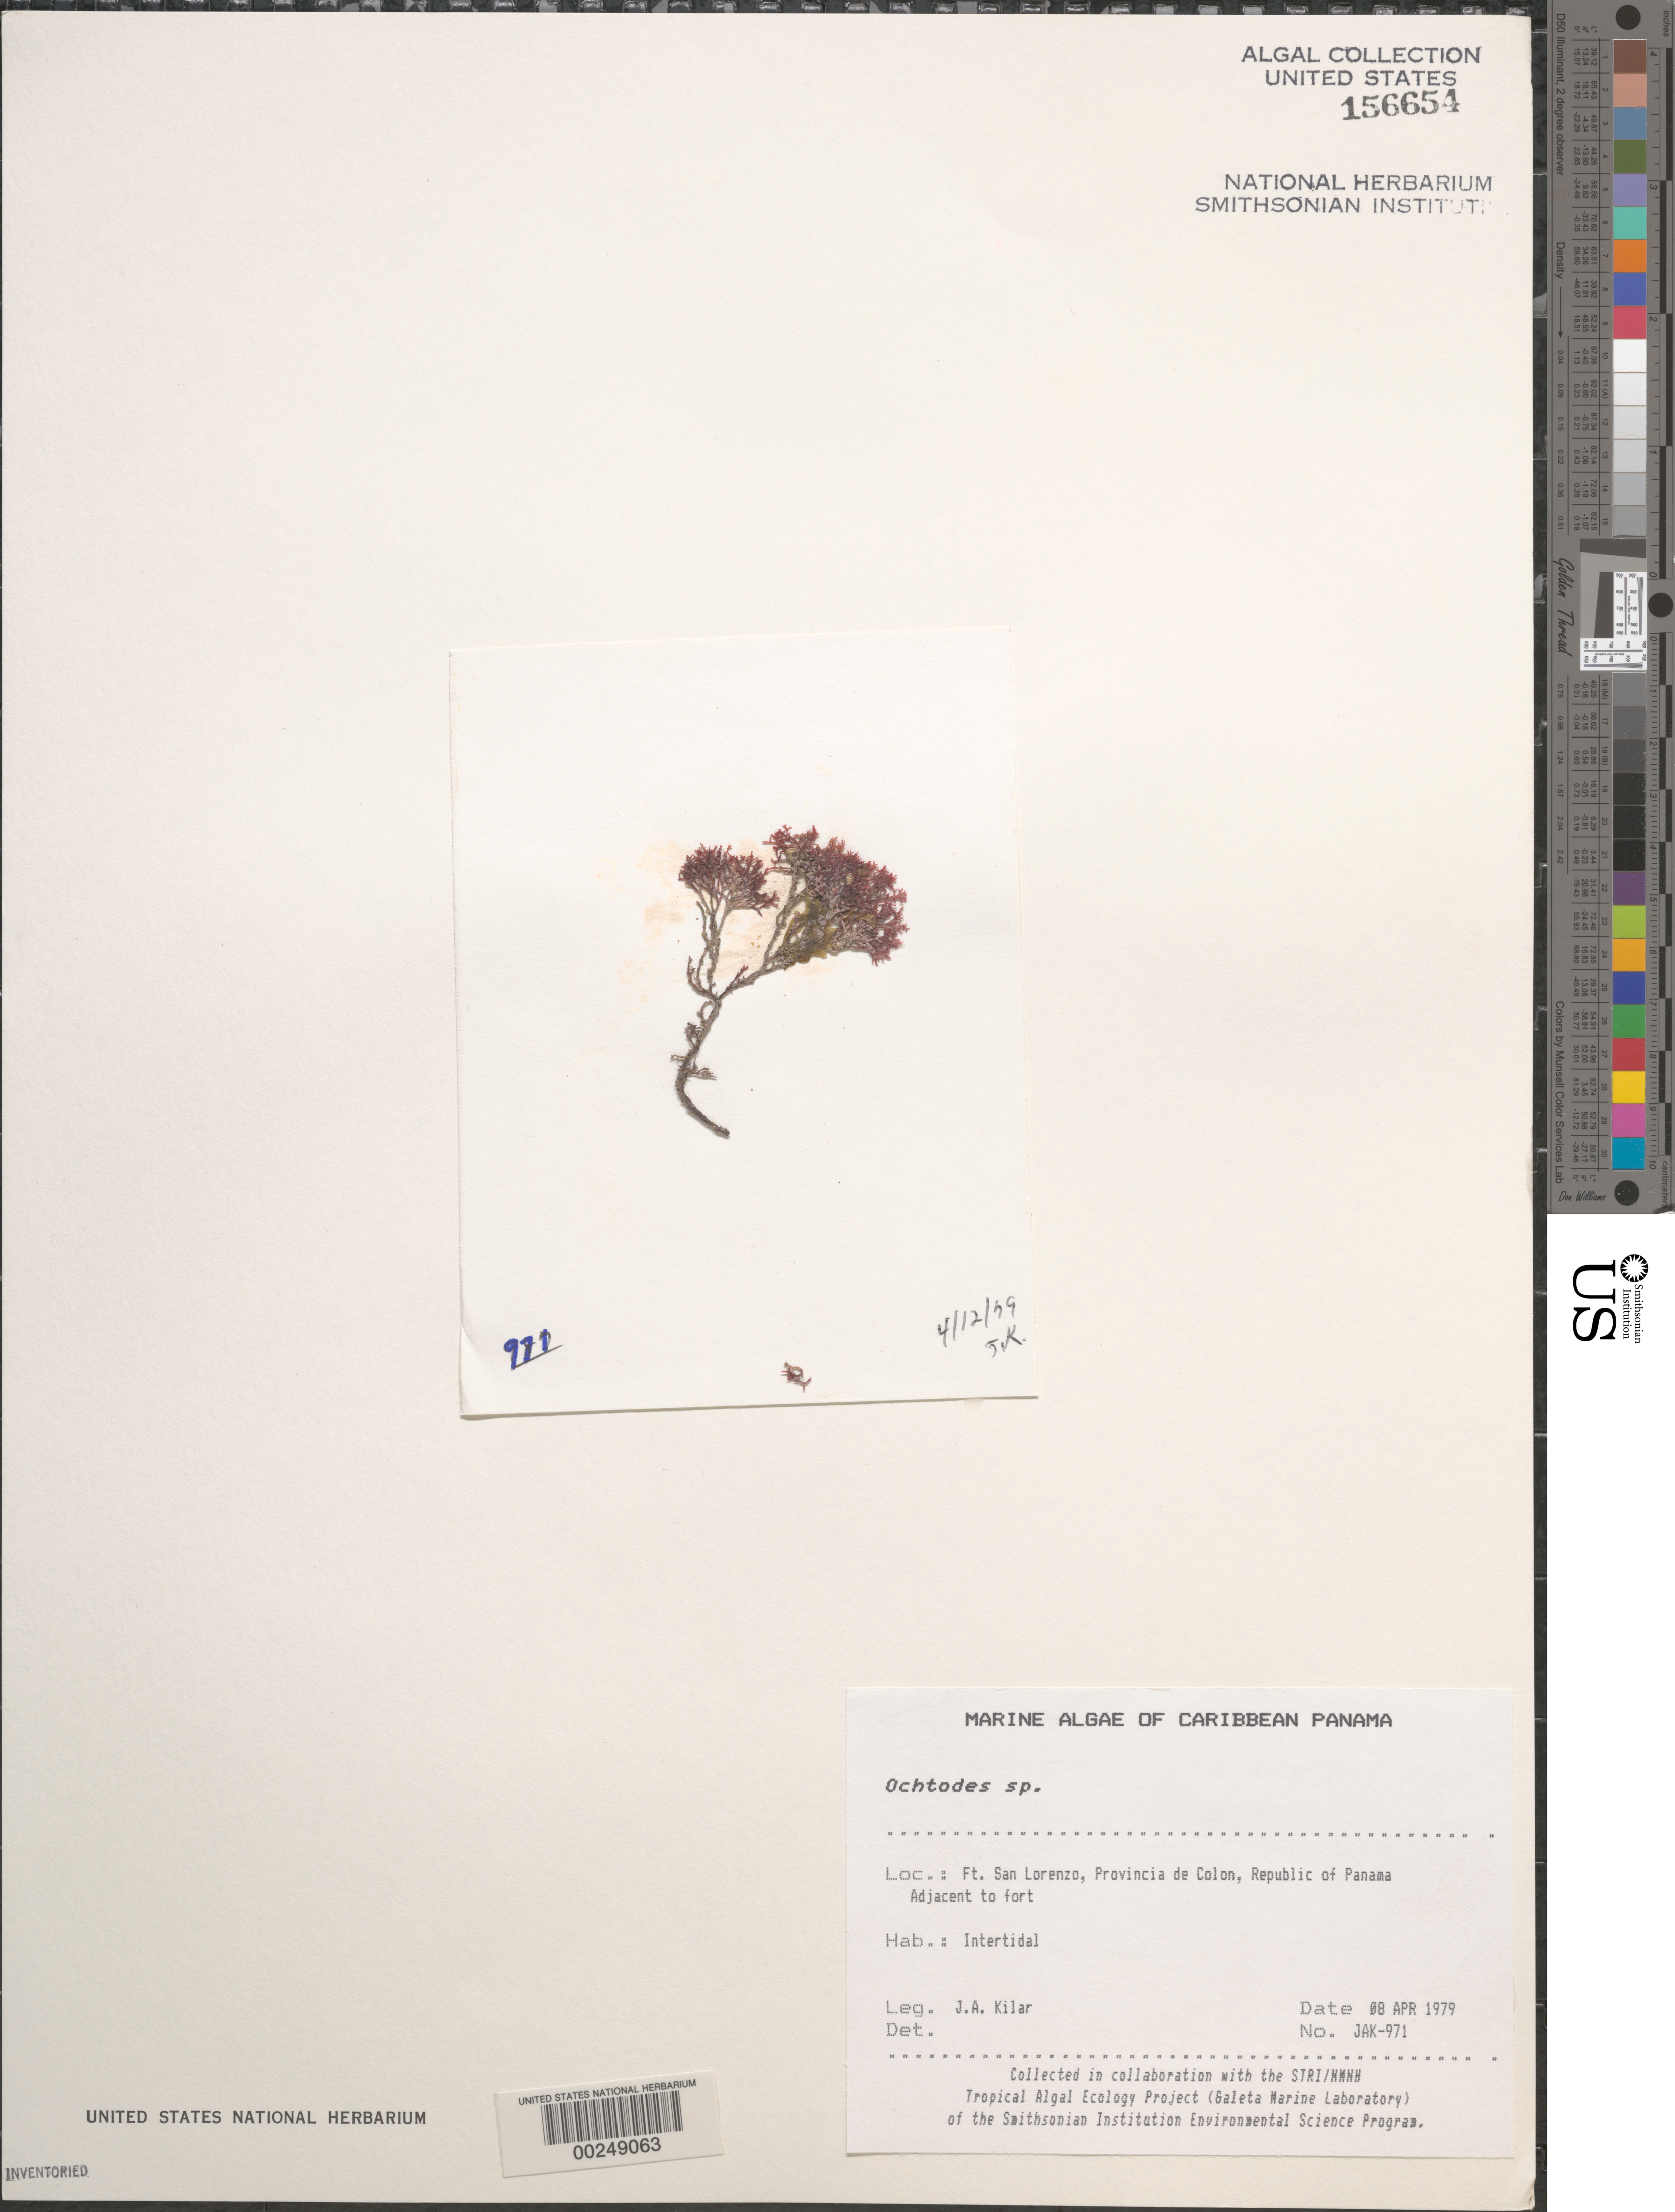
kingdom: Plantae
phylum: Rhodophyta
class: Florideophyceae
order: Gigartinales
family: Rhizophyllidaceae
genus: Ochtodes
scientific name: Ochtodes sp.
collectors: J. A. Kilar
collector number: JAK-971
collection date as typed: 08 Apr 1979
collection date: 1979-04-08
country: Panama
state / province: Colón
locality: Fort San Lorenzo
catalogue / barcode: US 156654